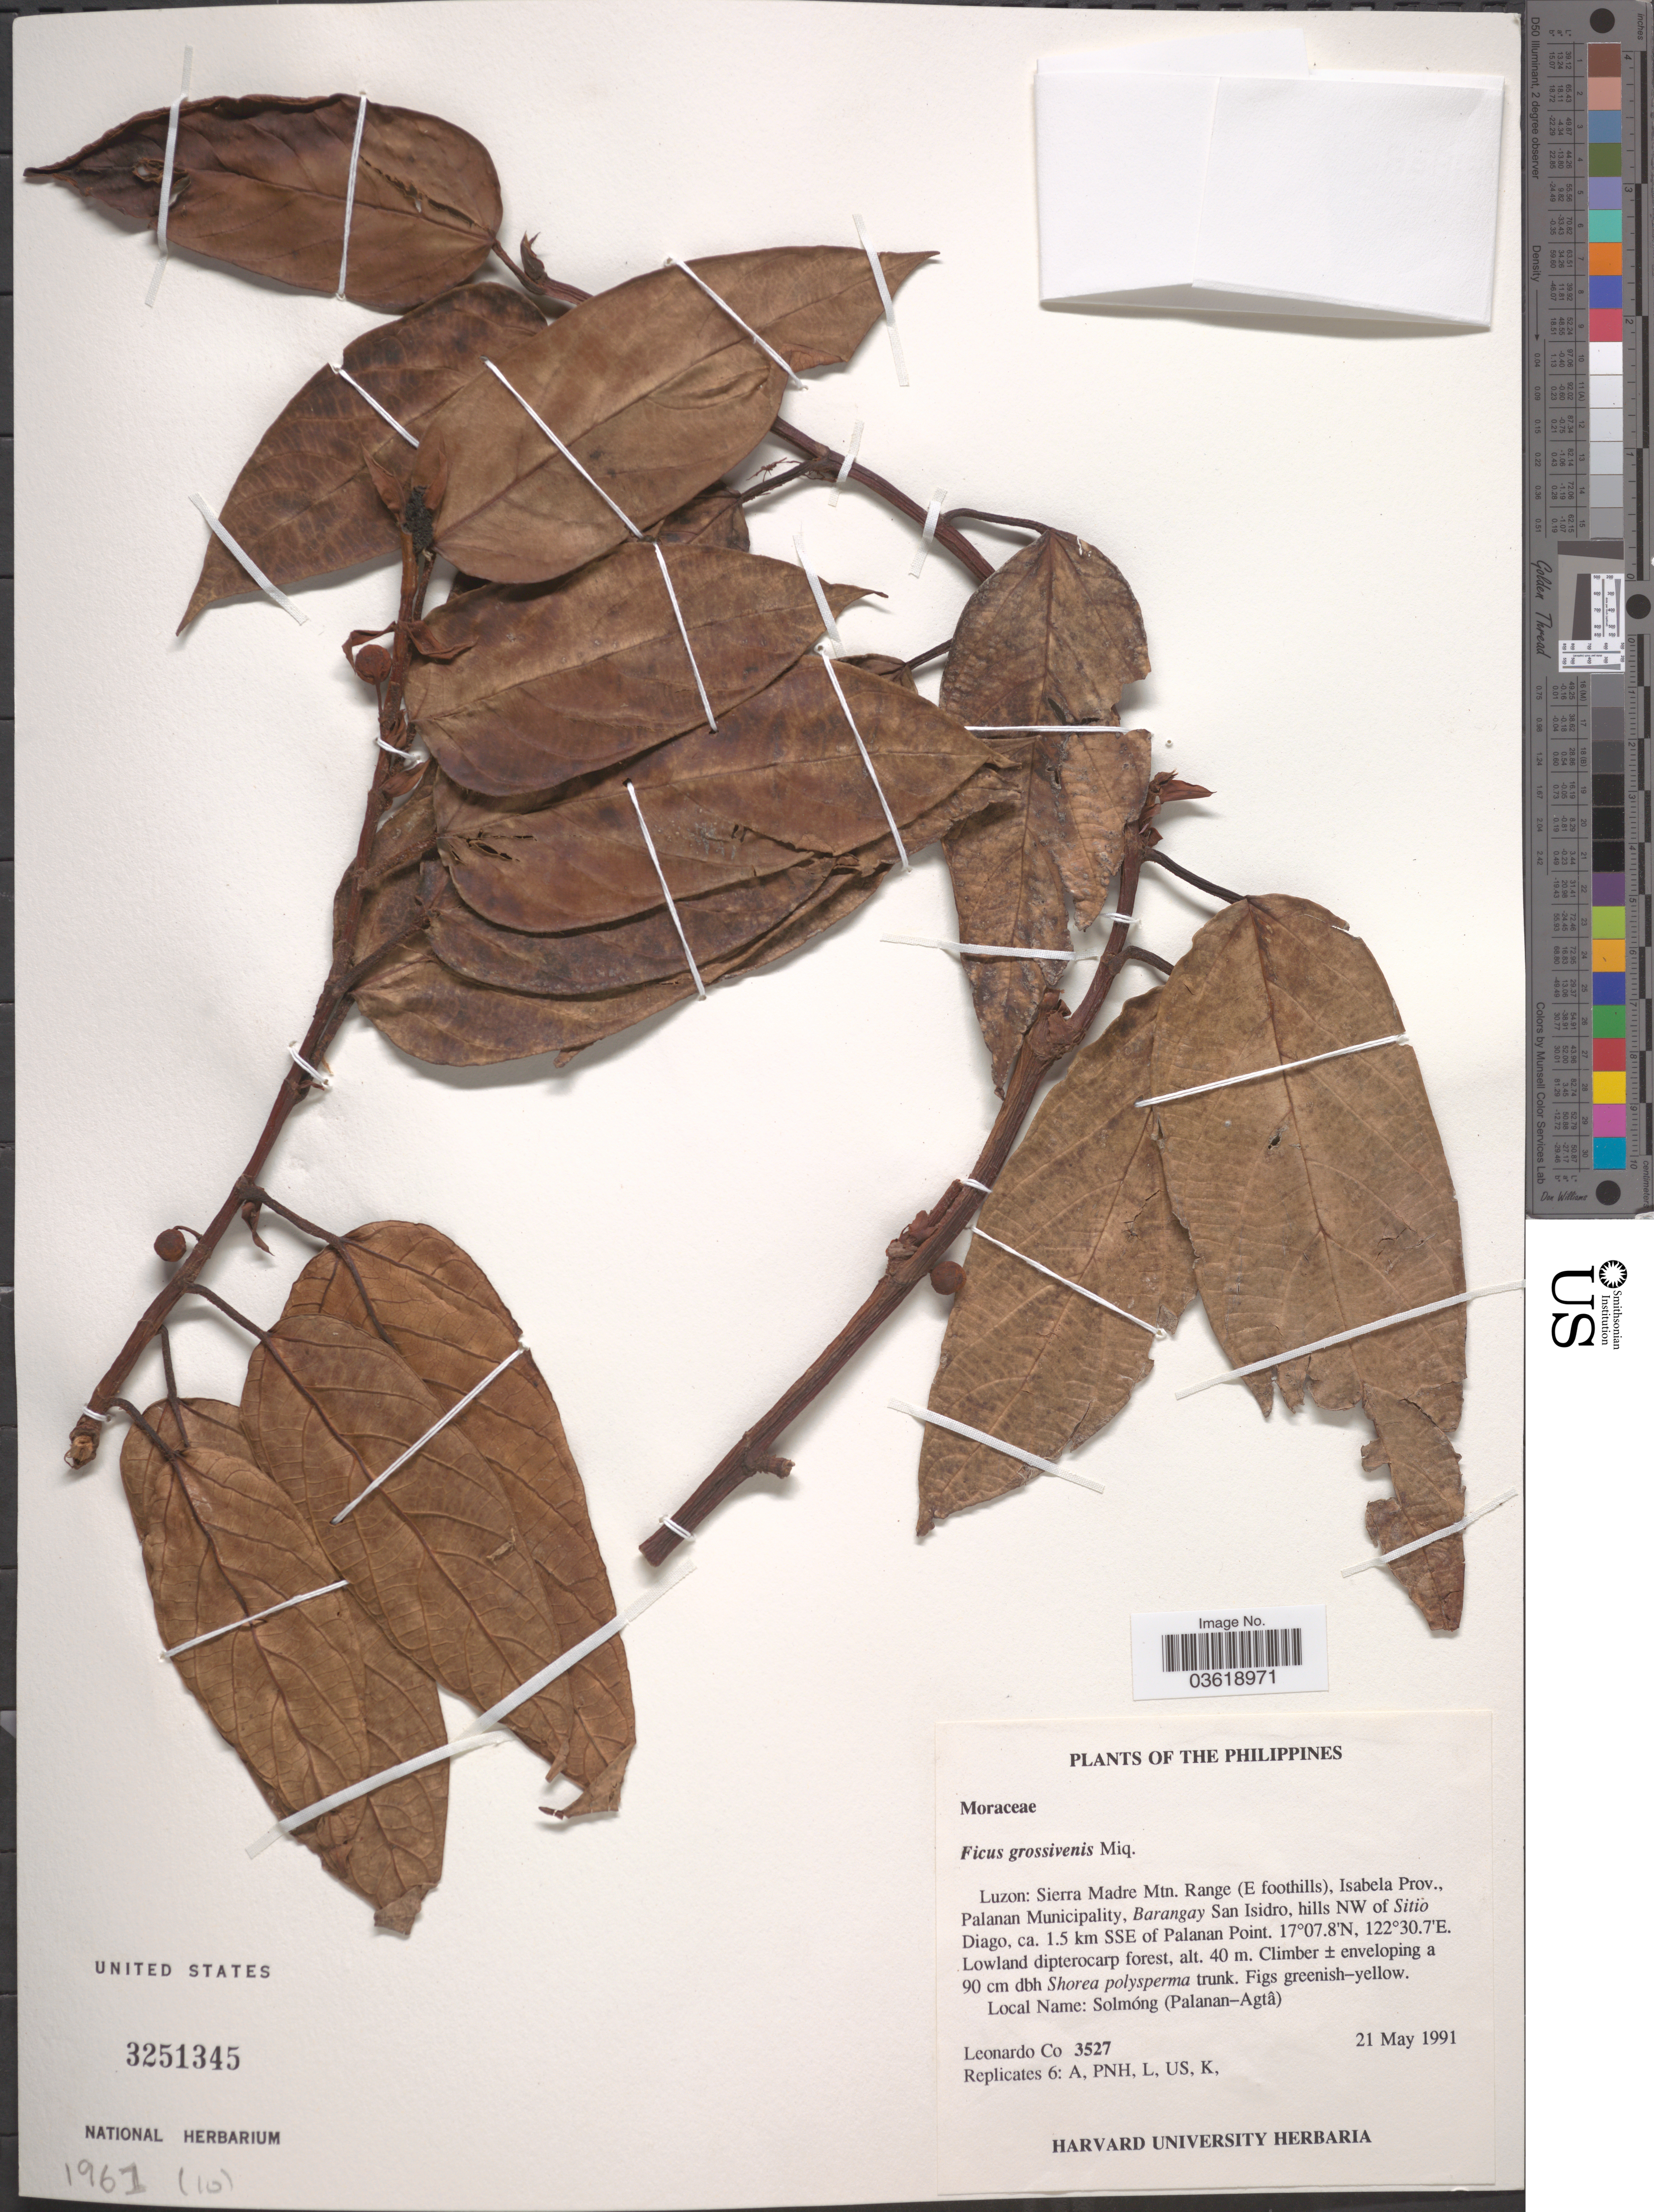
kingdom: Plantae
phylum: Tracheophyta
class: Magnoliopsida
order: Rosales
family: Moraceae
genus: Ficus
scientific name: Ficus grossivenis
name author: Miq.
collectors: L. Co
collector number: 3527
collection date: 1991-05-21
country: Philippines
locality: Luzon: Sierra Madre Mtn. Range (E foothills), Isabela Prov., Palanan Municipality, Barangay San Isidro, hills NW of Sitio Diago, ca. 1.5 km SSE of Palanan Point.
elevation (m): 40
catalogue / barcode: US 3251345